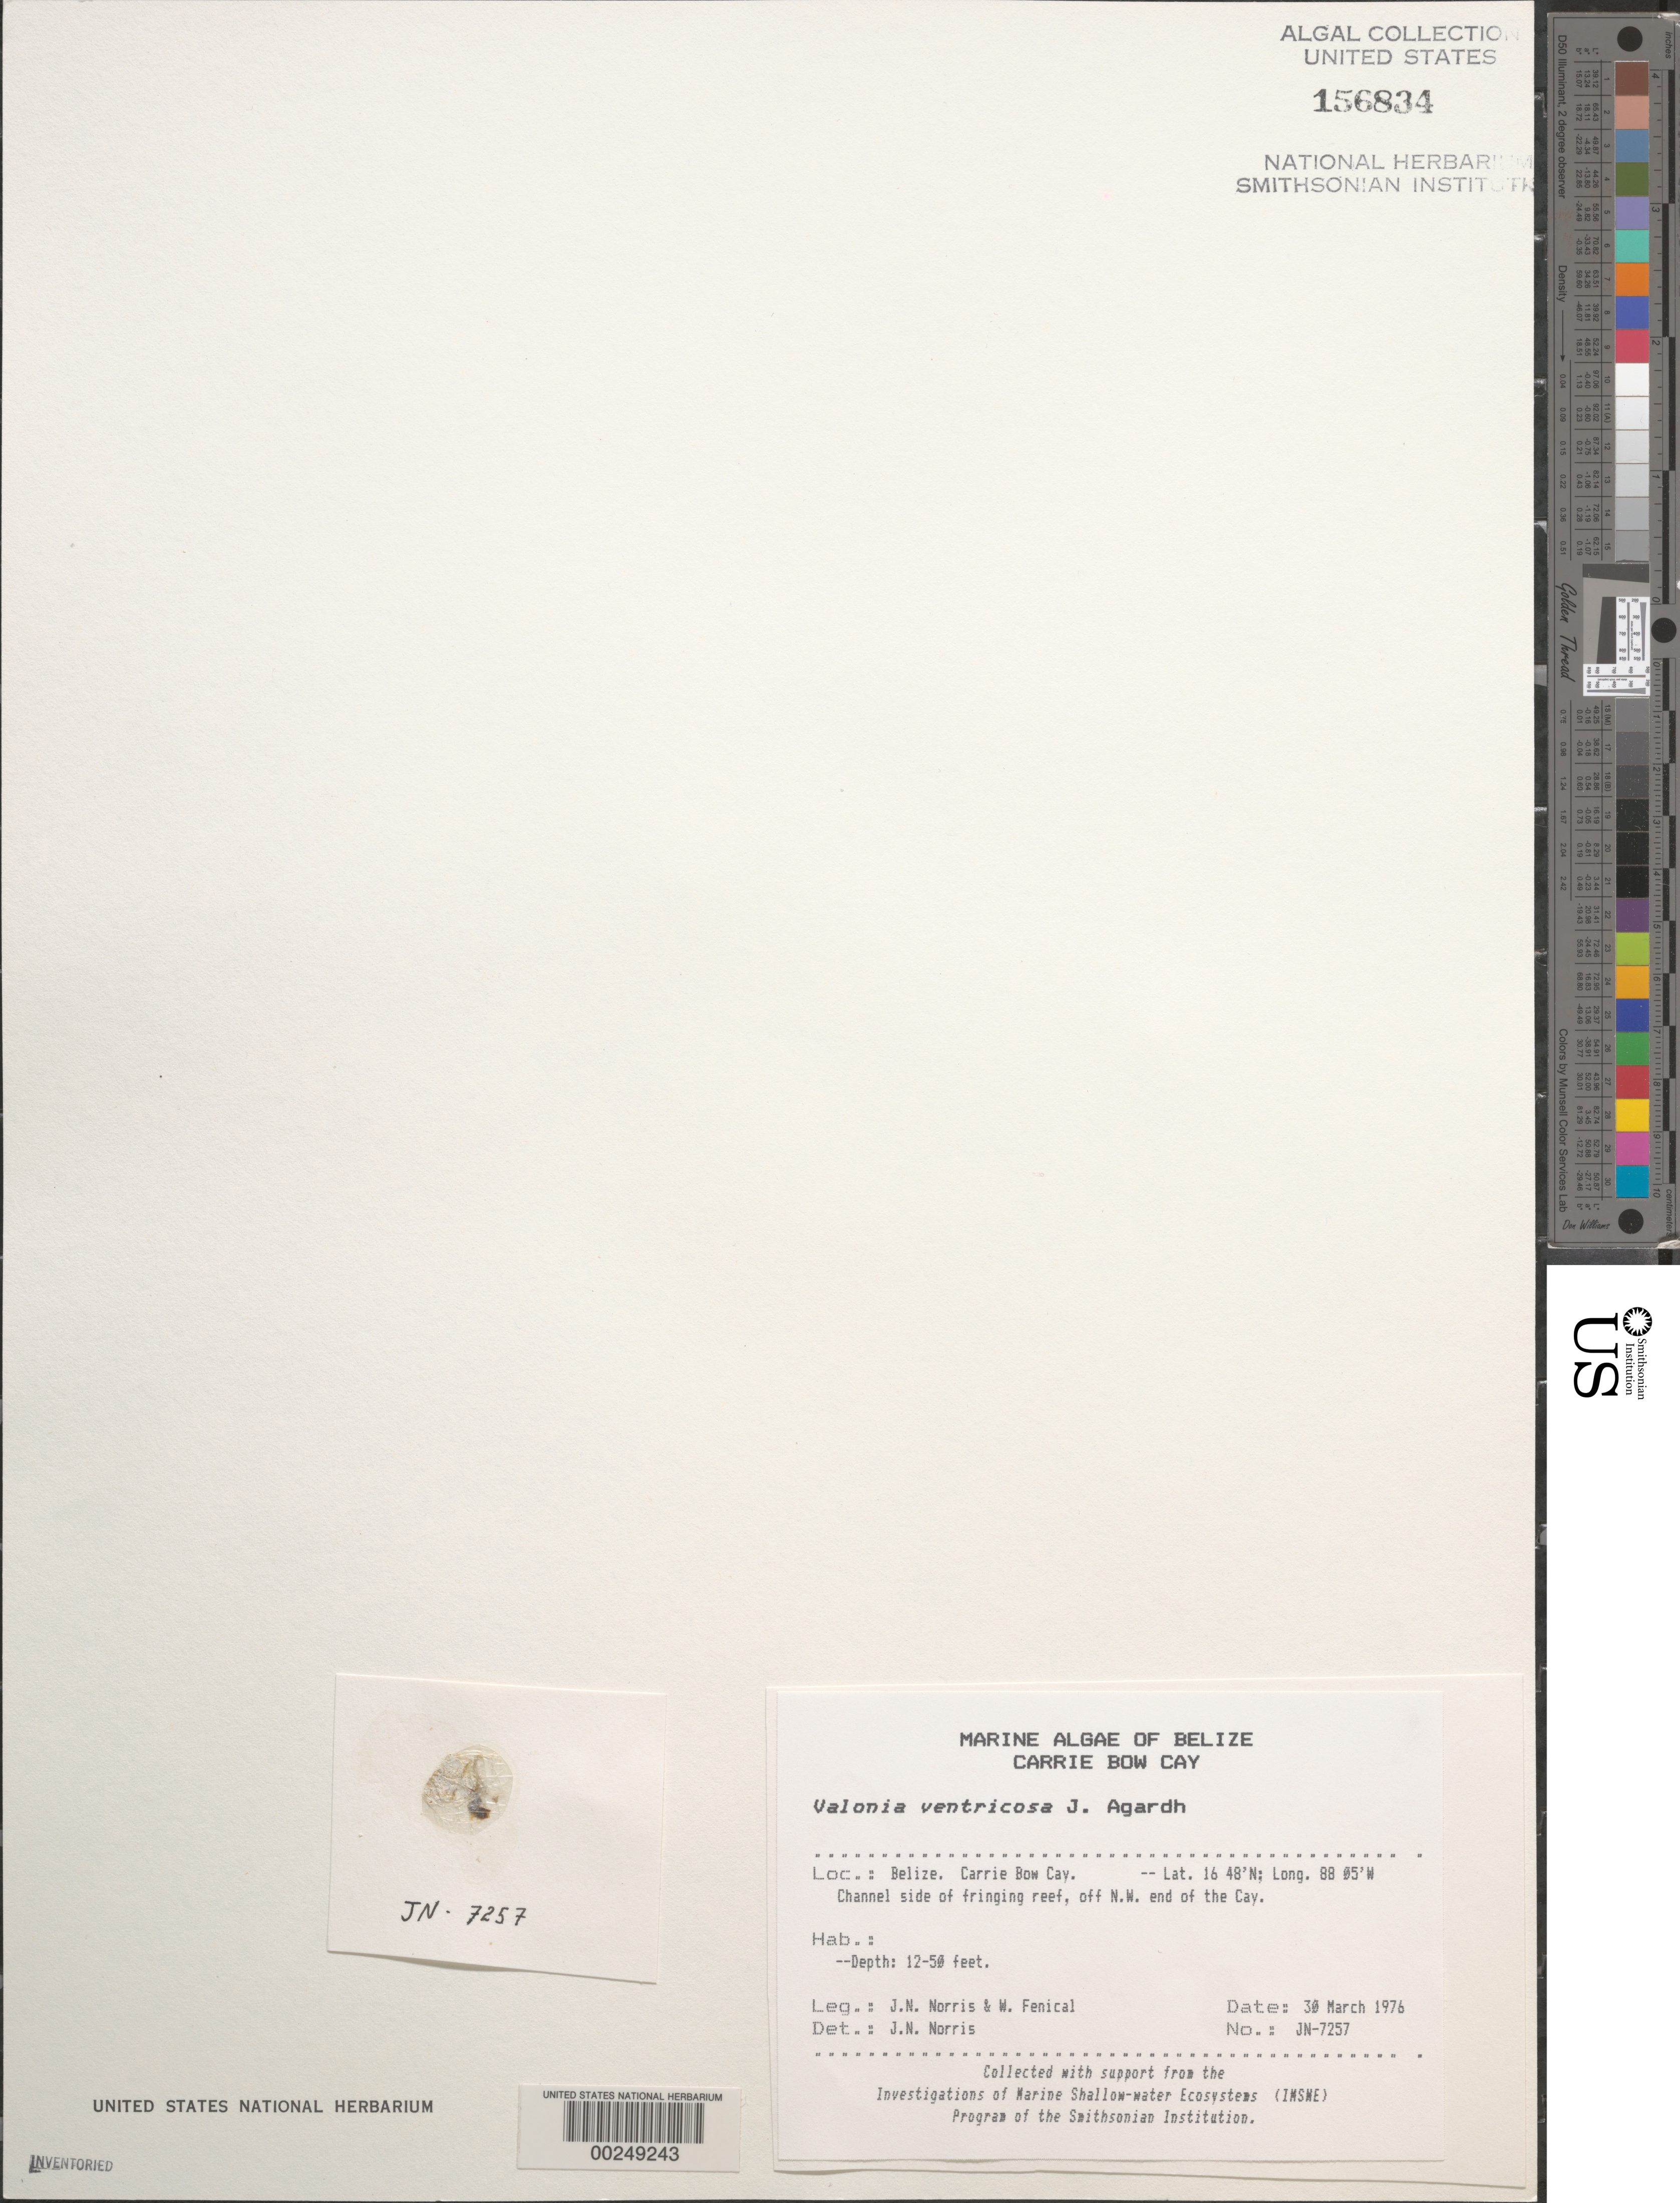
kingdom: Plantae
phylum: Chlorophyta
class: Ulvophyceae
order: Siphonocladales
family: Valoniaceae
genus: Valonia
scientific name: Valonia ventricosa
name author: J. Agardh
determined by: Norris, James N.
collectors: J. N. Norris & W. Fenical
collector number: JN-7257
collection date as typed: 30 Mar 1976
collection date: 1976-03-30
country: Belize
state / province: Stann Creek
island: Carrie Bow Cay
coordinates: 16 48'N, 88 05'W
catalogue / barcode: US 156834